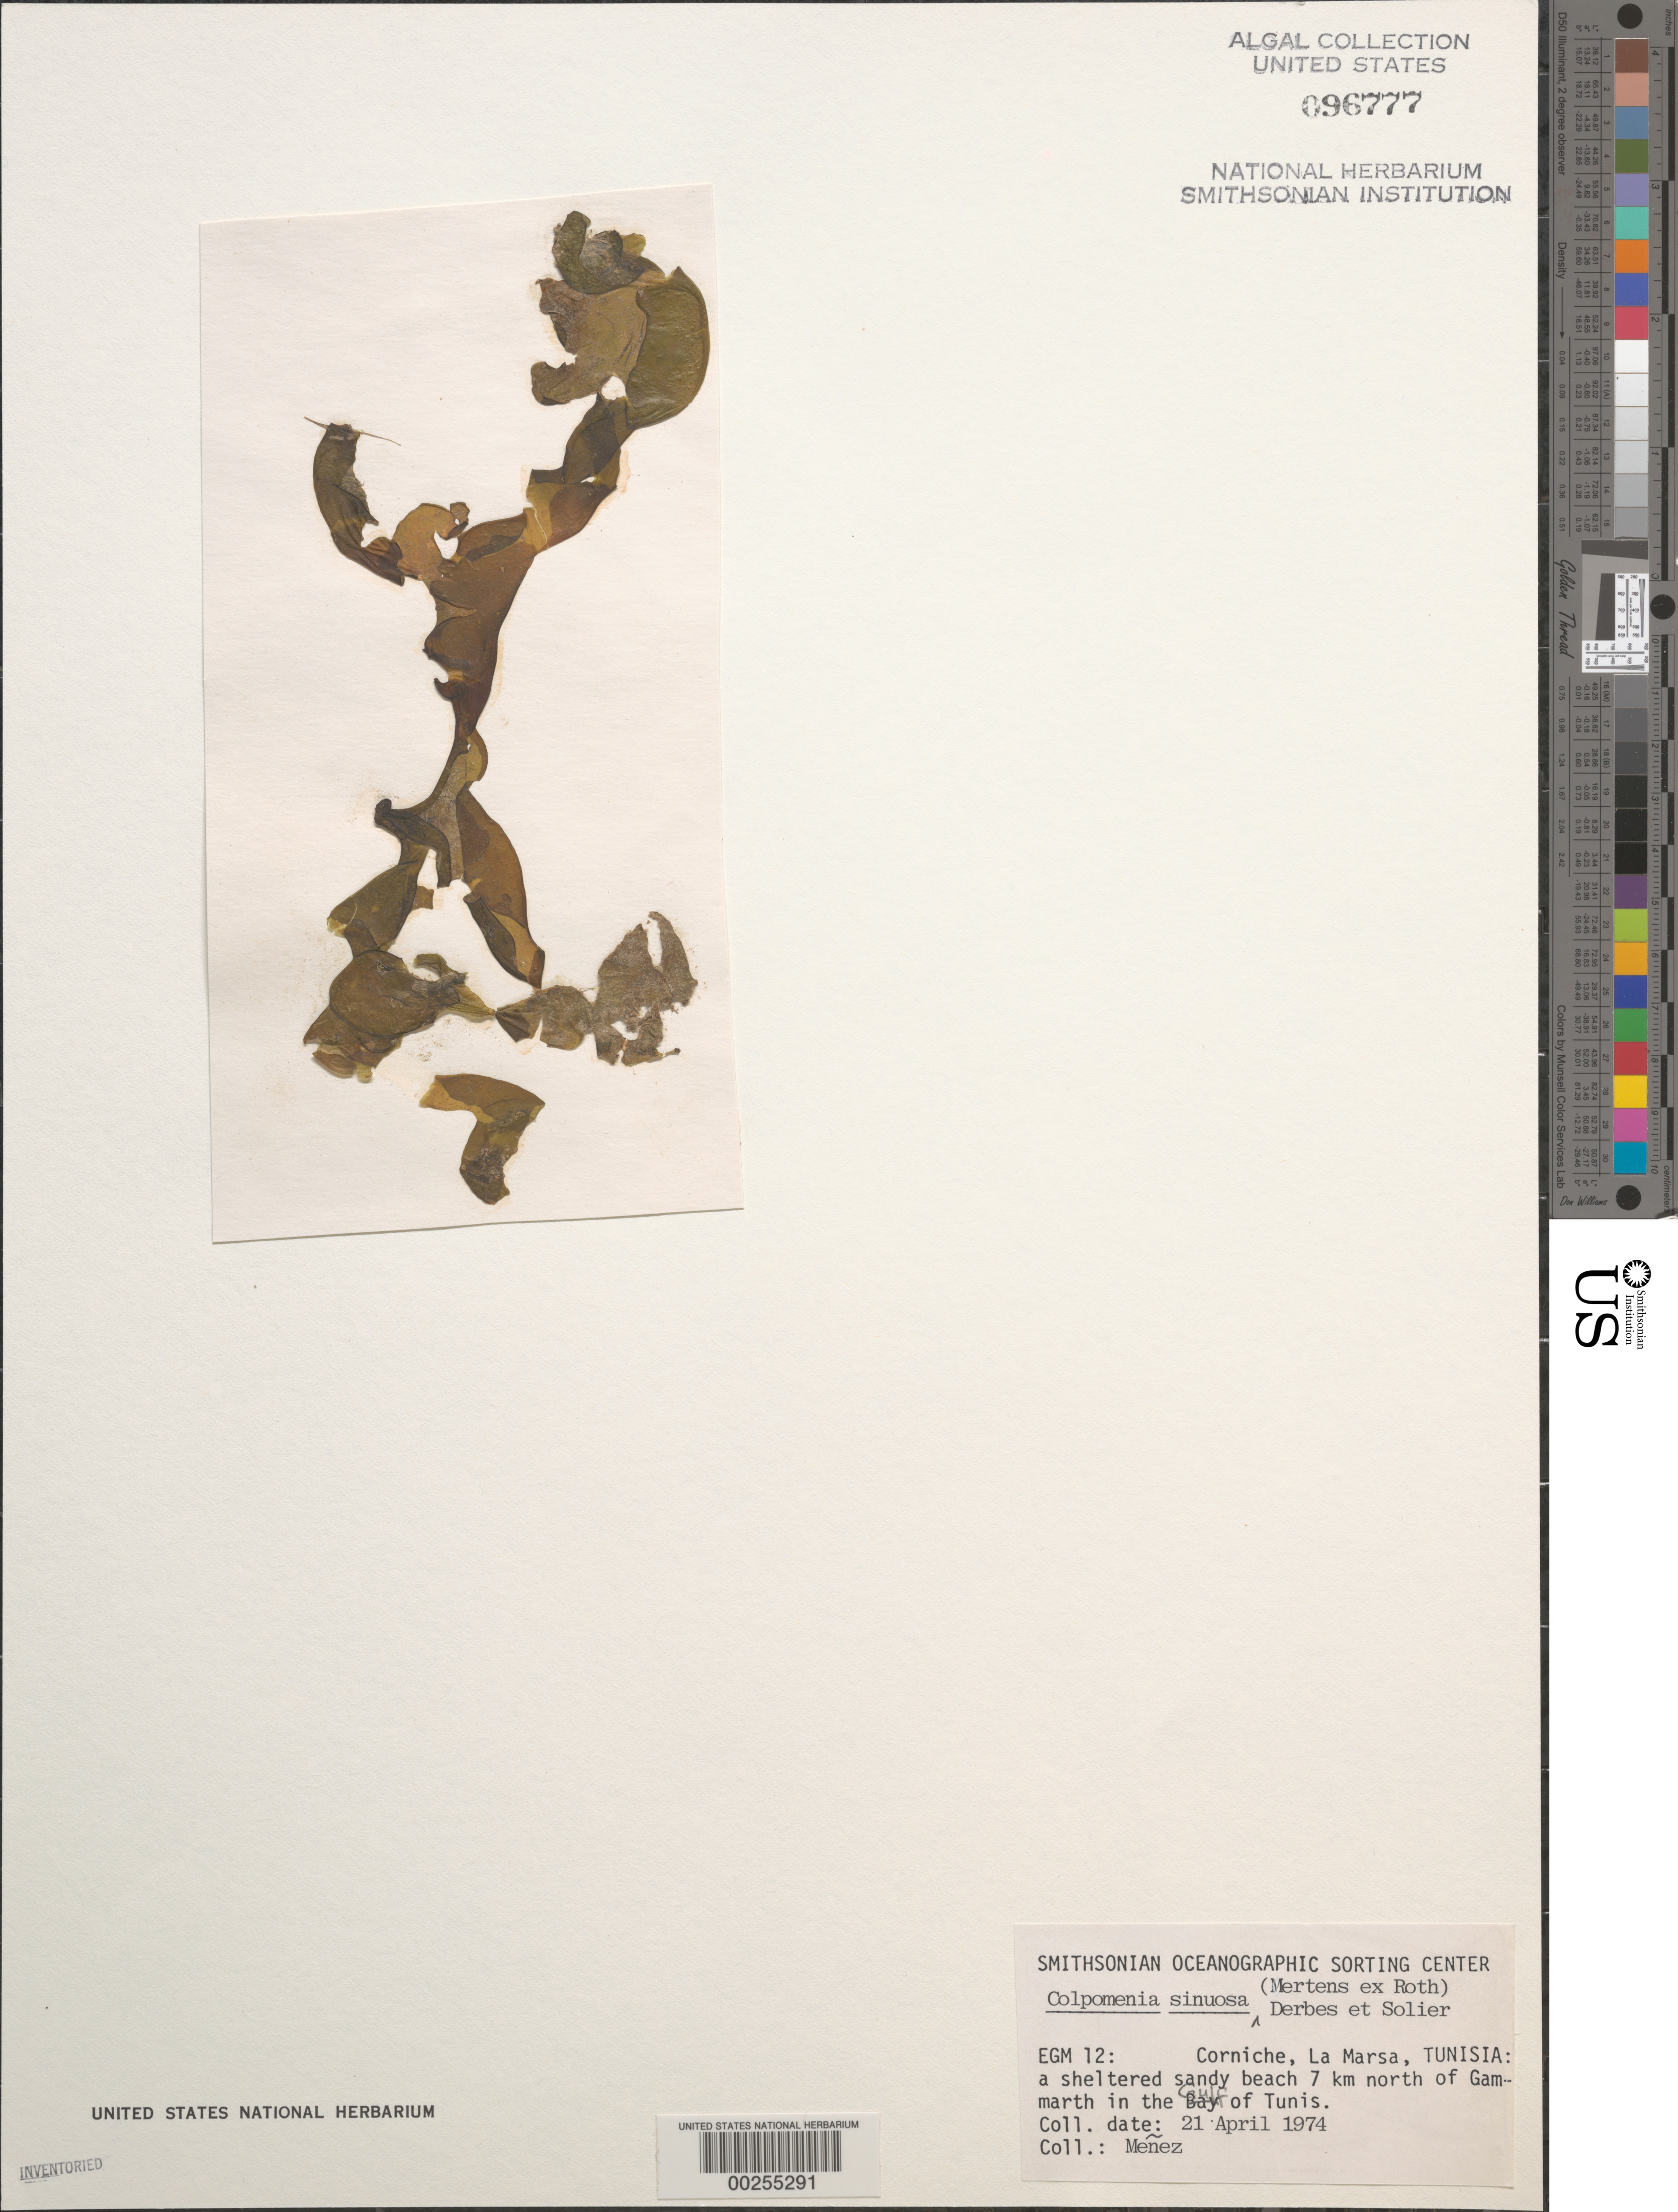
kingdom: Chromista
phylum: Ochrophyta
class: Phaeophyceae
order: Scytosiphonales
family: Scytosiphonaceae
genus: Colpomenia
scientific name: Colpomenia sinuosa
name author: (K. Mert. ex Roth) Derbes & Solier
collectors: Meñez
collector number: EGM 12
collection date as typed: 21 Apr 1974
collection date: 1974-04-21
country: Tunisia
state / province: Tunis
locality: Corniche, la marsa, seven km north of gammarth, gulf of tunis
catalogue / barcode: US 96777